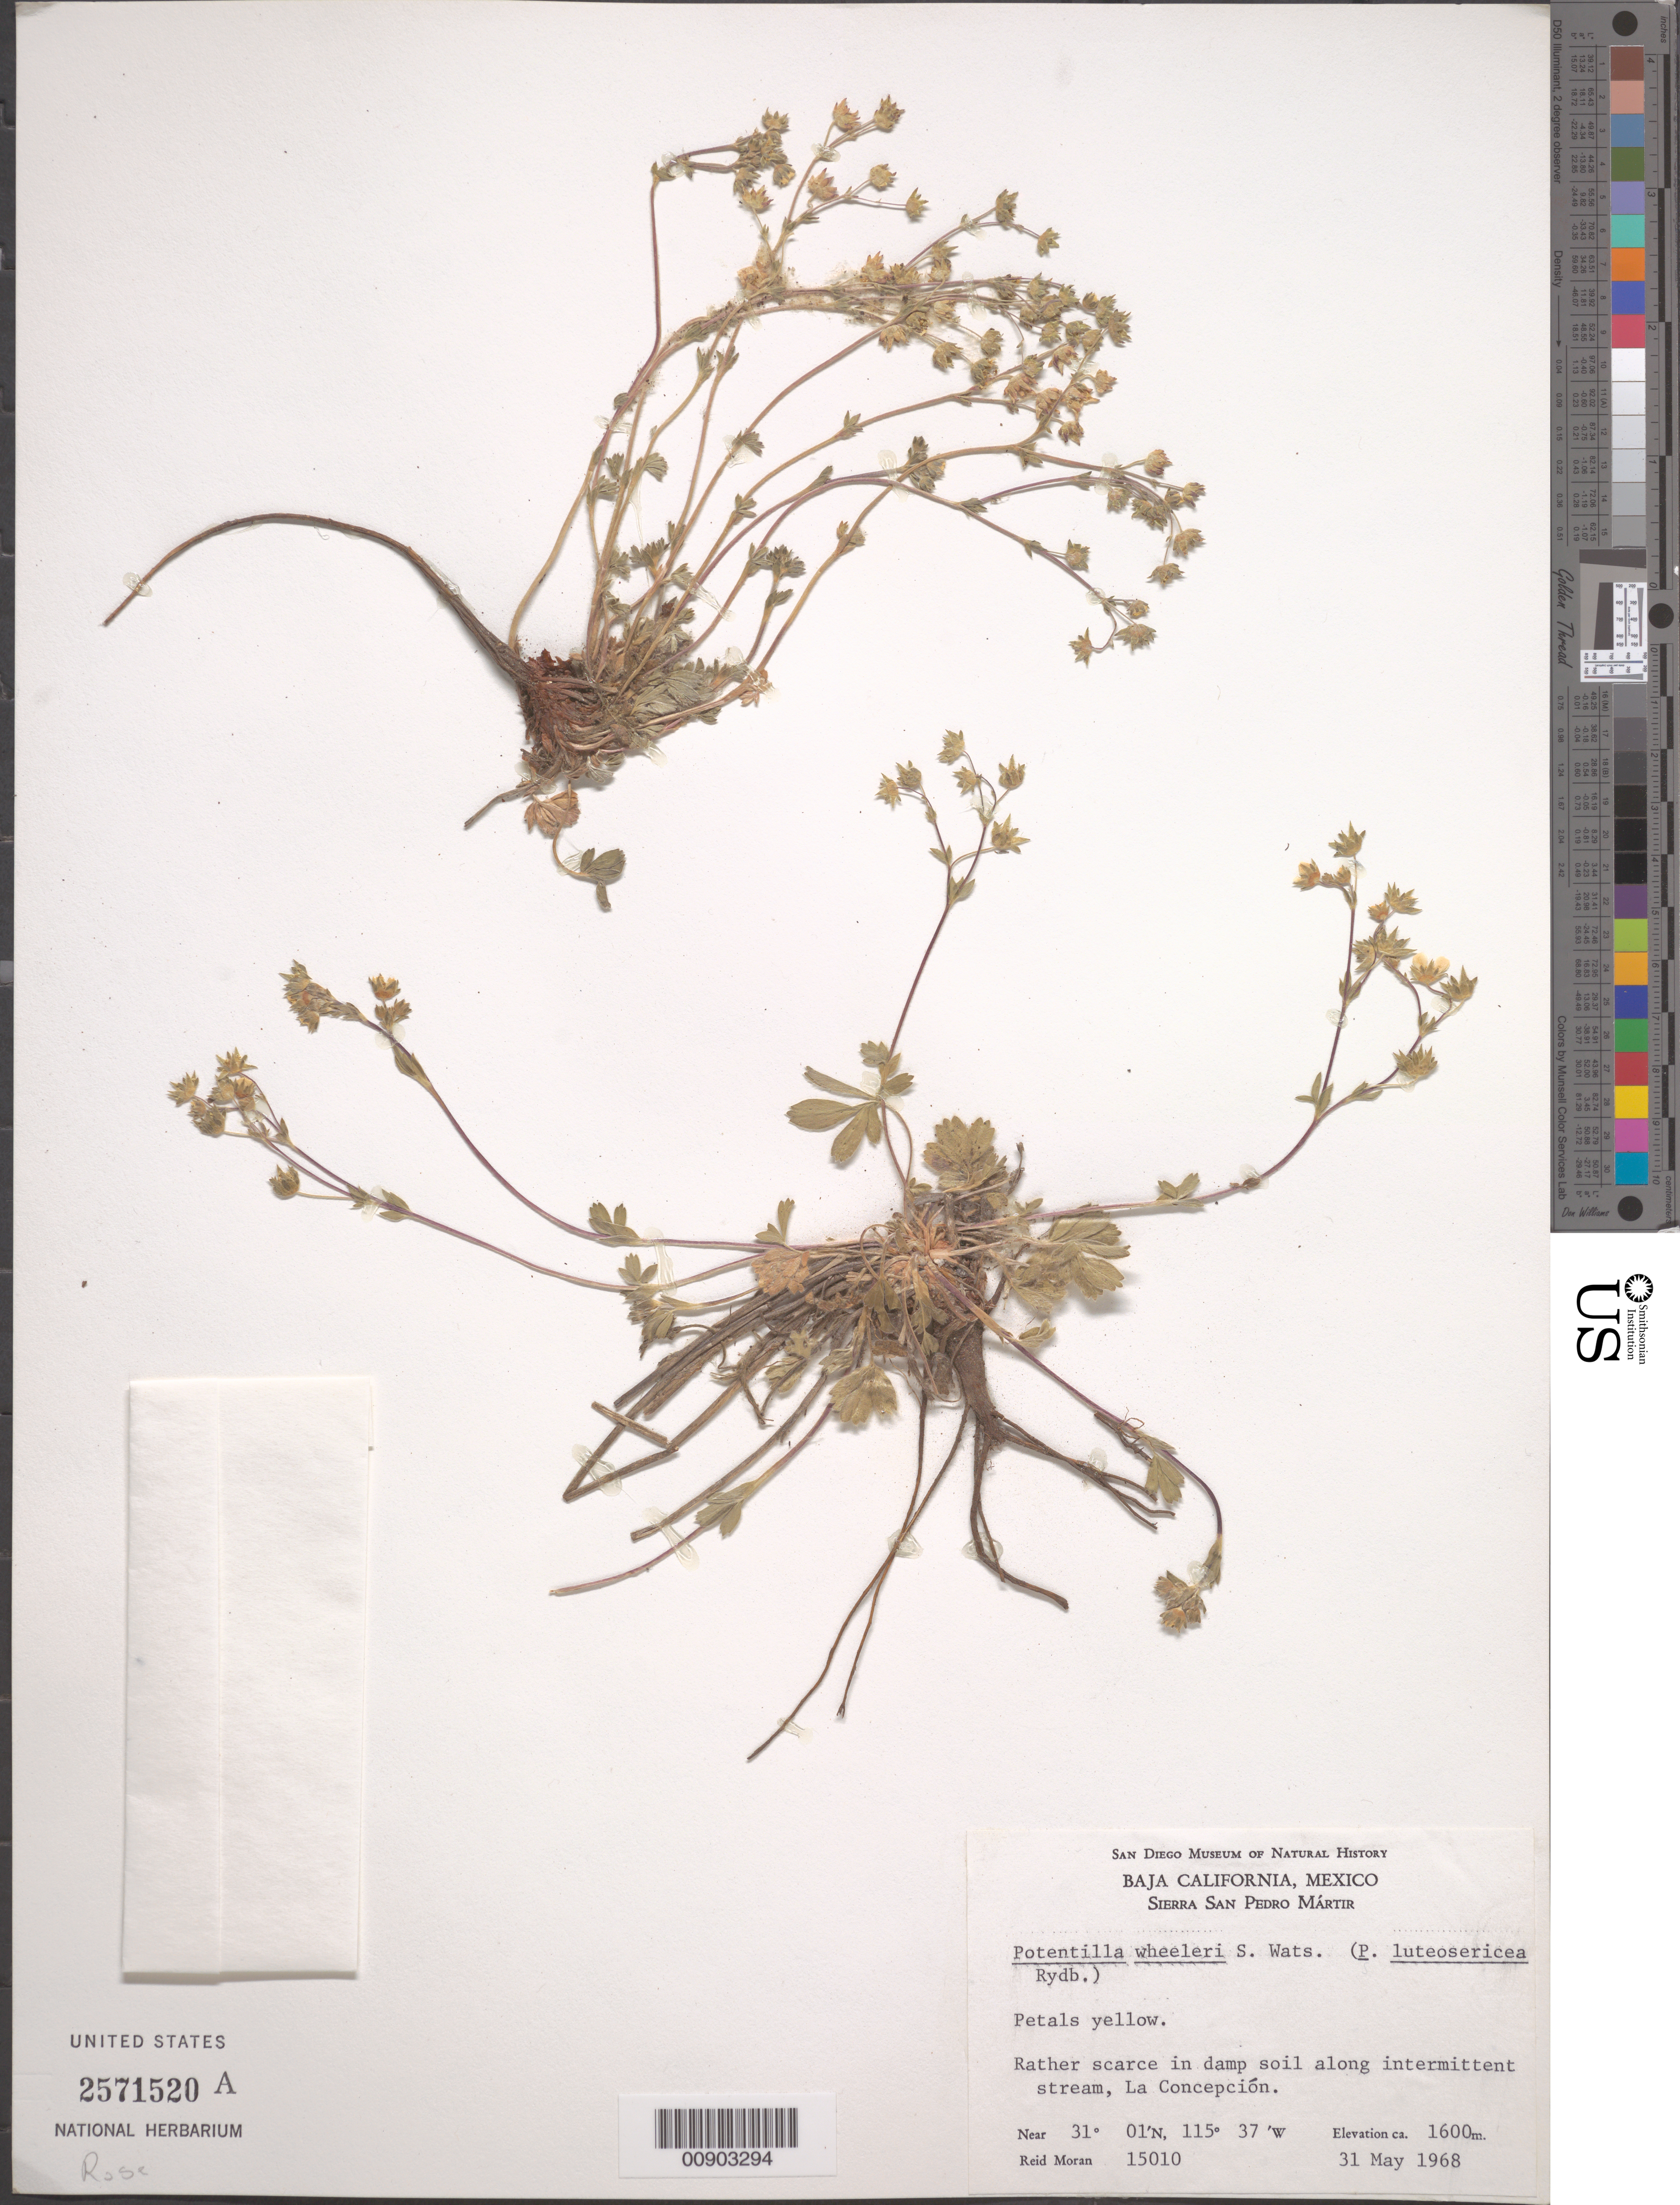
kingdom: Plantae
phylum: Tracheophyta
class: Magnoliopsida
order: Rosales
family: Rosaceae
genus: Potentilla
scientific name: Potentilla wheeleri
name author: S. Watson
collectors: R. V. Moran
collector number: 15010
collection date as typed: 31 May 1968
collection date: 1968-05-31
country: Mexico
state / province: Baja California Norte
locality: Sierra San Pedro Mártir, Baja California. Along intermittent stream, La Concepción.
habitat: In damp soil along intermittent stream.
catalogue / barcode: US 2571520A